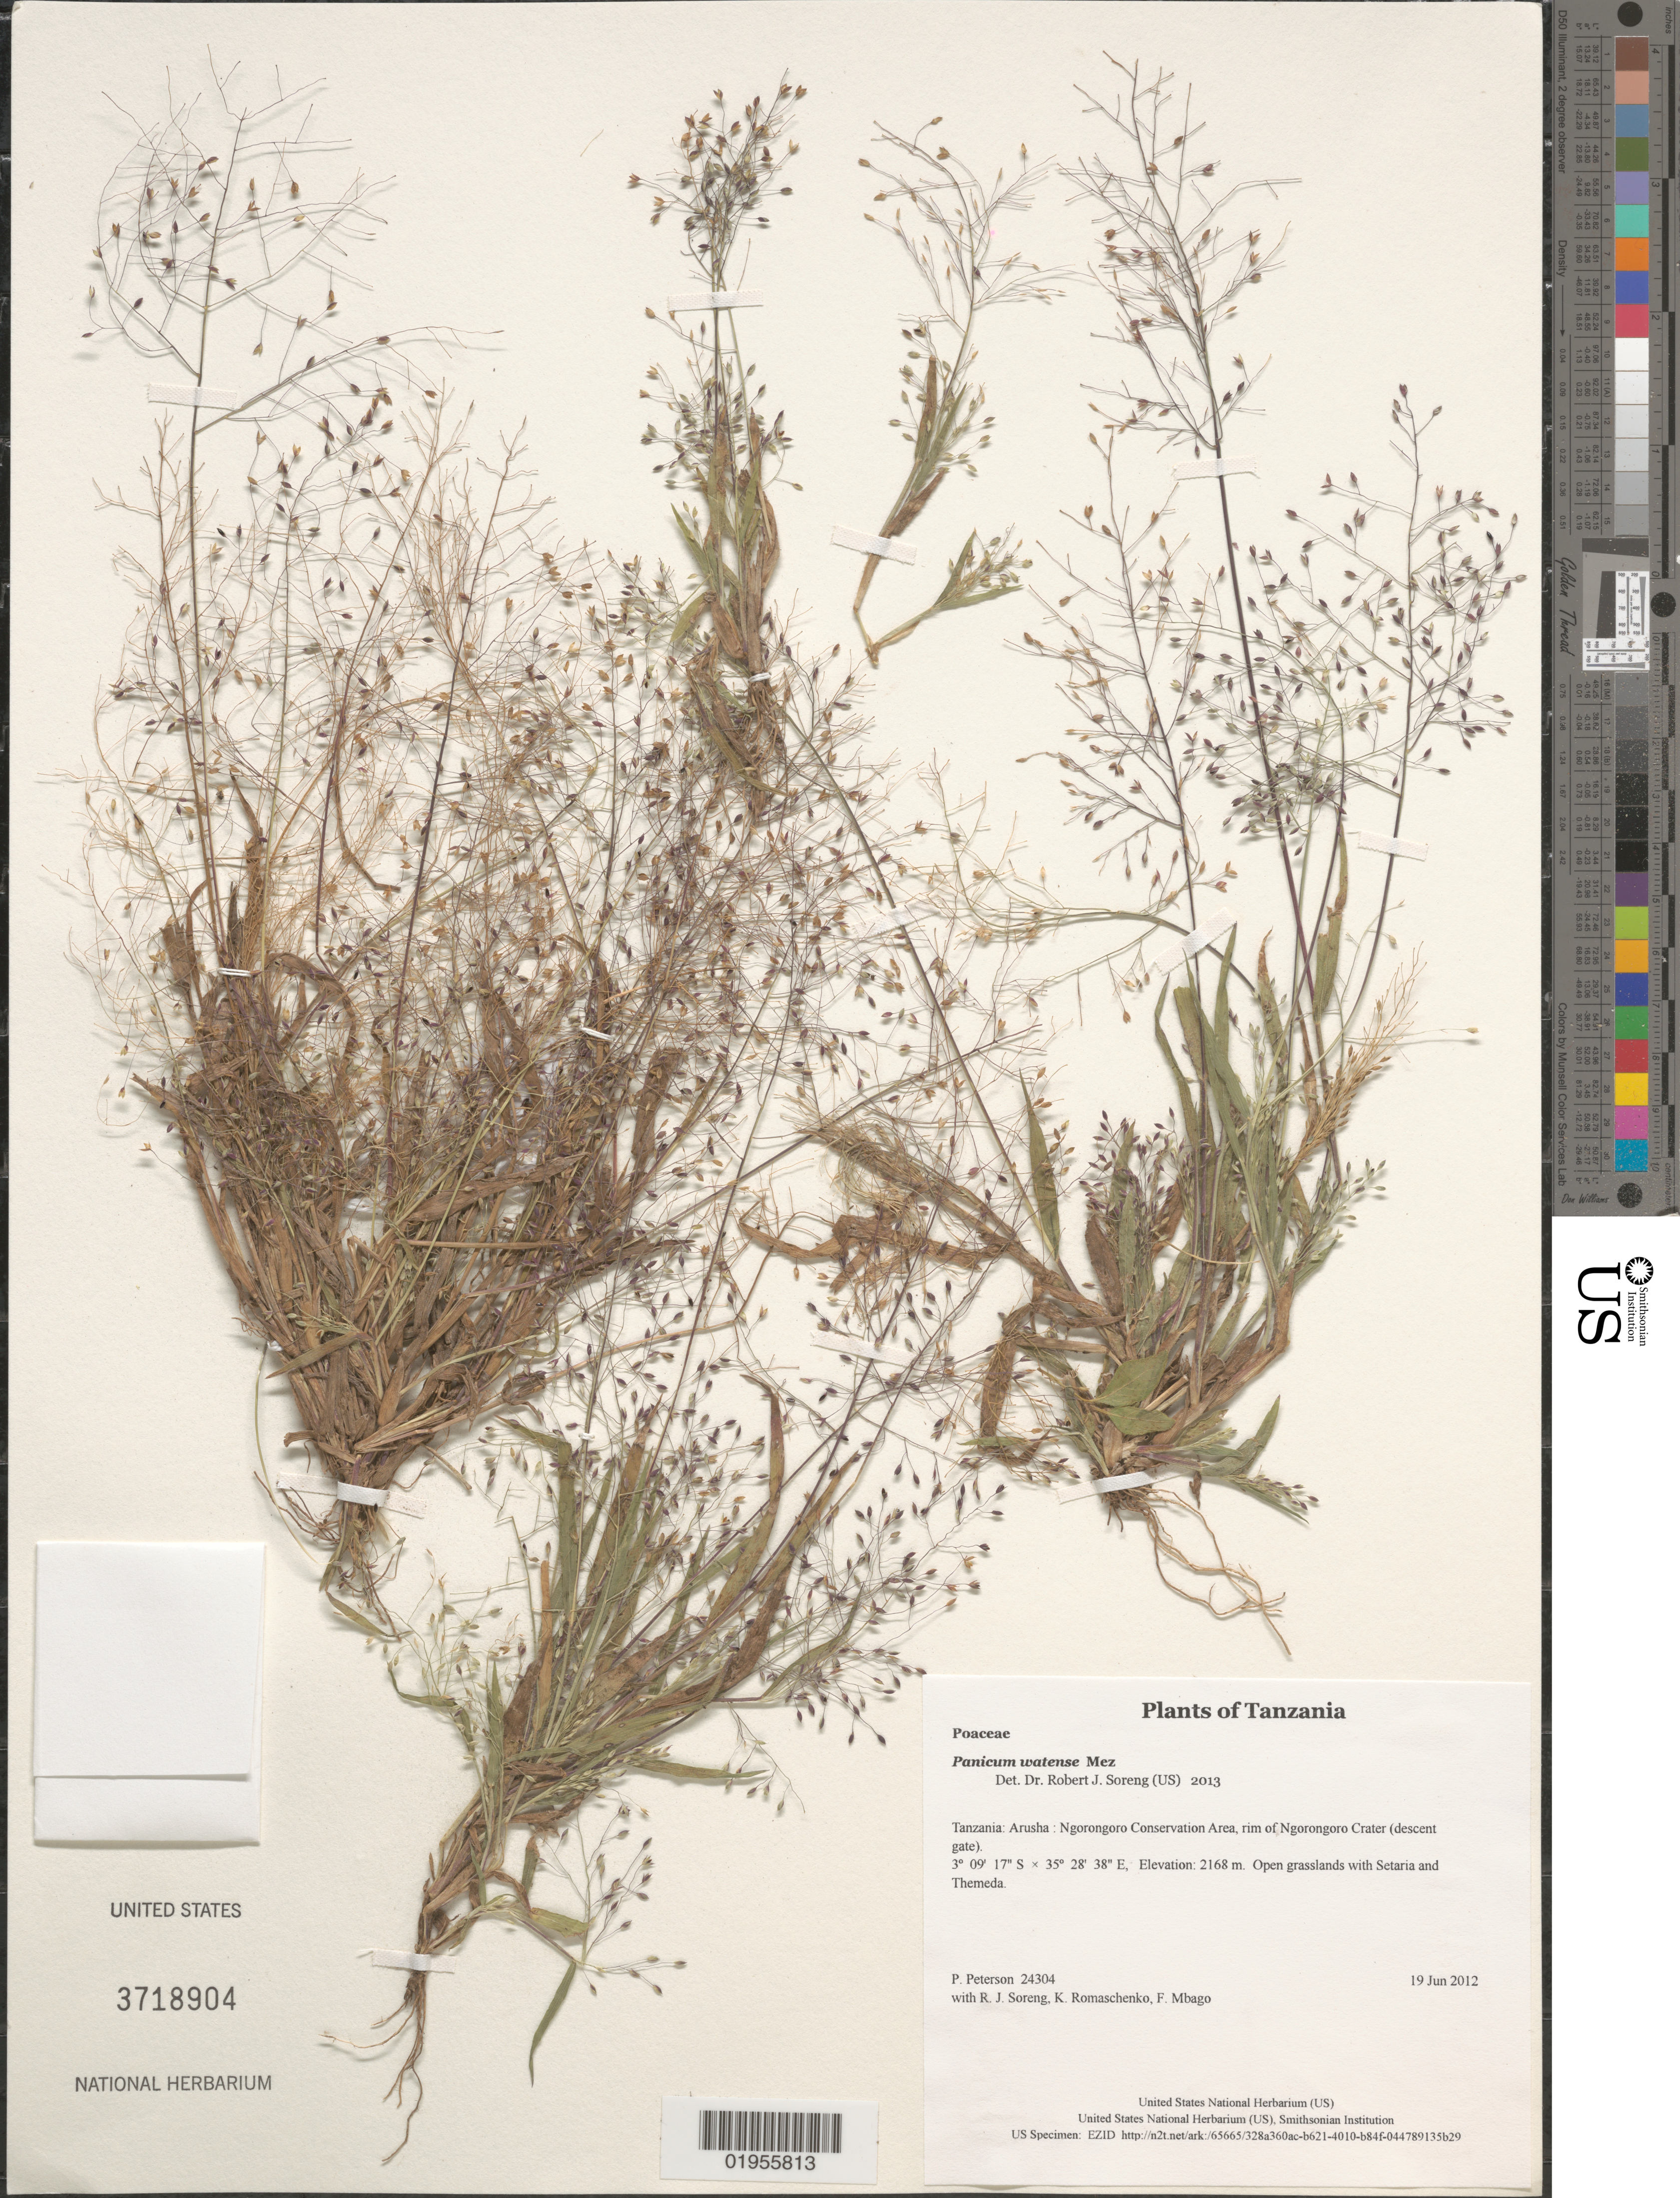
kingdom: Plantae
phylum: Tracheophyta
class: Liliopsida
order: Poales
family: Poaceae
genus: Panicum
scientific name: Panicum watense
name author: Mez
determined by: Soreng, Robert J., Research Associate (BOT), Smithsonian Institution - National Museum of Natural History (UNITED STATES)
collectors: P. M. Peterson, R. J. Soreng, K. Romaschenko & F. Mbago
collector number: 24304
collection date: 2012-06-19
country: Tanzania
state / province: Arusha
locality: Ngorongoro Conservation Area, rim of Ngorongoro Crater (descent gate).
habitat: Open grasslands with Setaria and Themeda.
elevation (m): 2168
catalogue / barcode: US 3718904